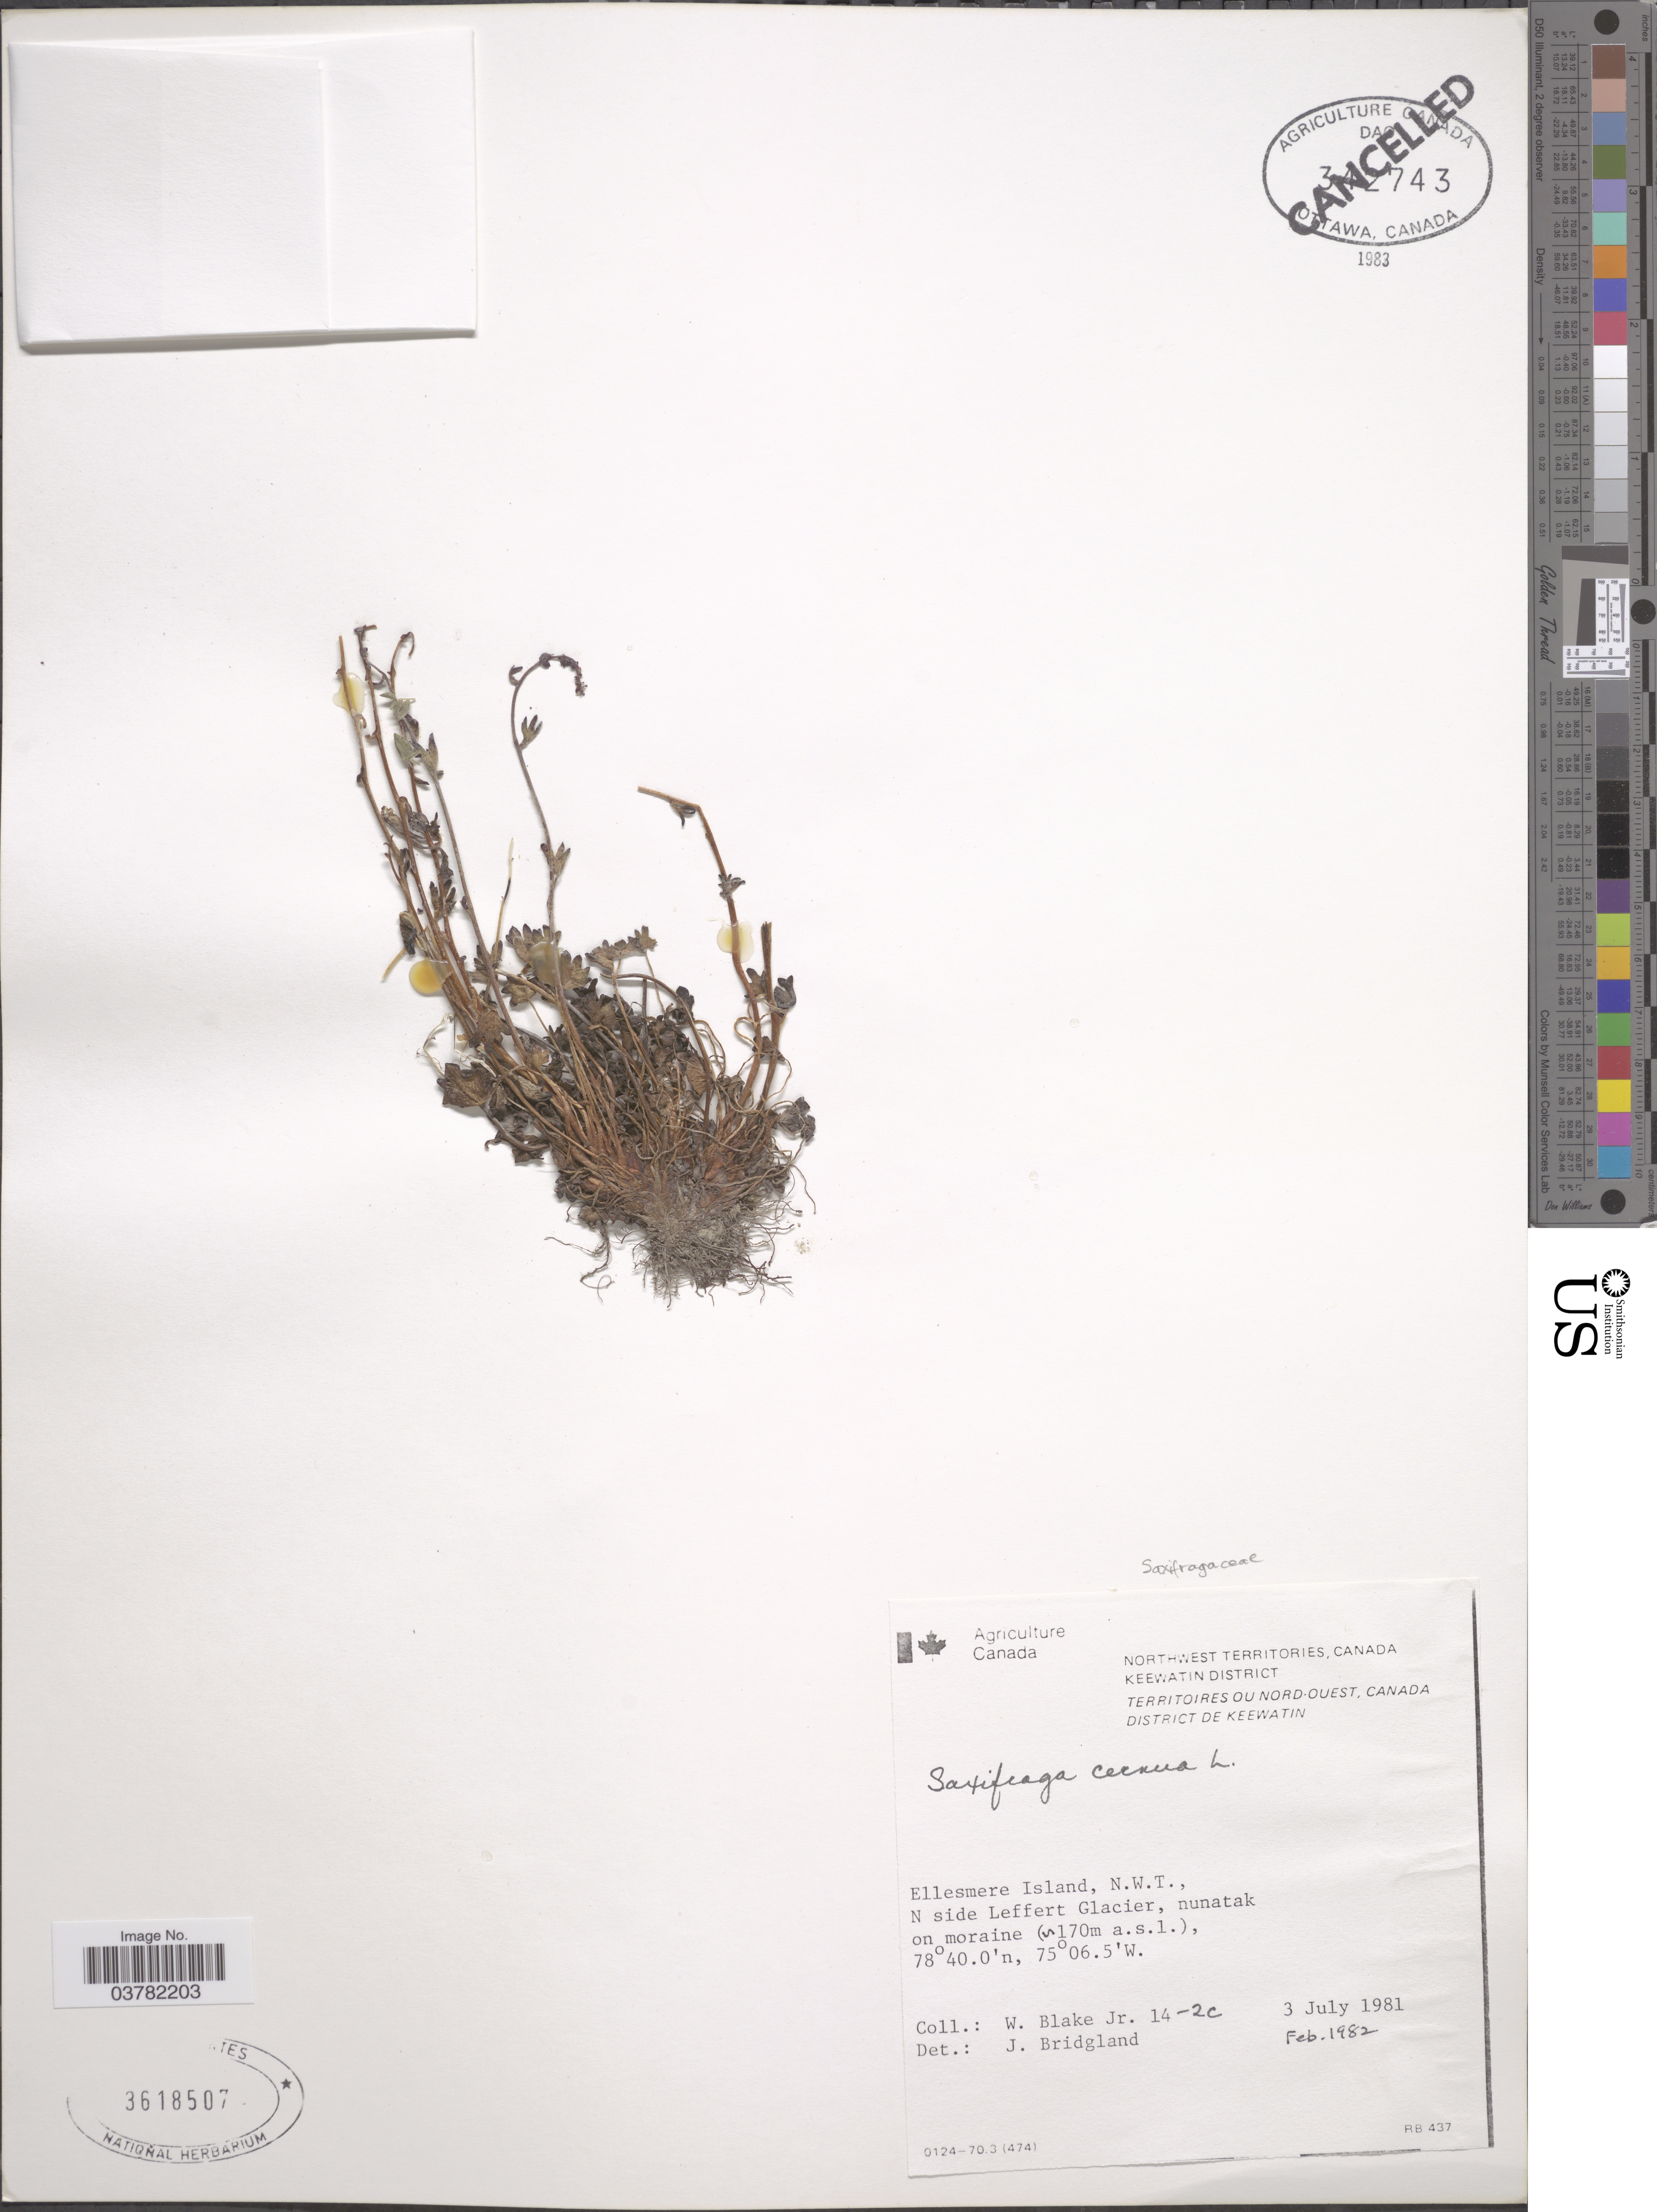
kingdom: Plantae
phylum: Tracheophyta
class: Magnoliopsida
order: Saxifragales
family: Saxifragaceae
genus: Saxifraga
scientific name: Saxifraga cernua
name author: L.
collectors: W. Blake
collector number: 14-2c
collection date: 1981-07-03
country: Canada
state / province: Northwest Territories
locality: Keewatin District. Ellesmere Island, N.W.T., N side Leffert Glacier, nunatak on moraine.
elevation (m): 170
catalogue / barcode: US 3618507